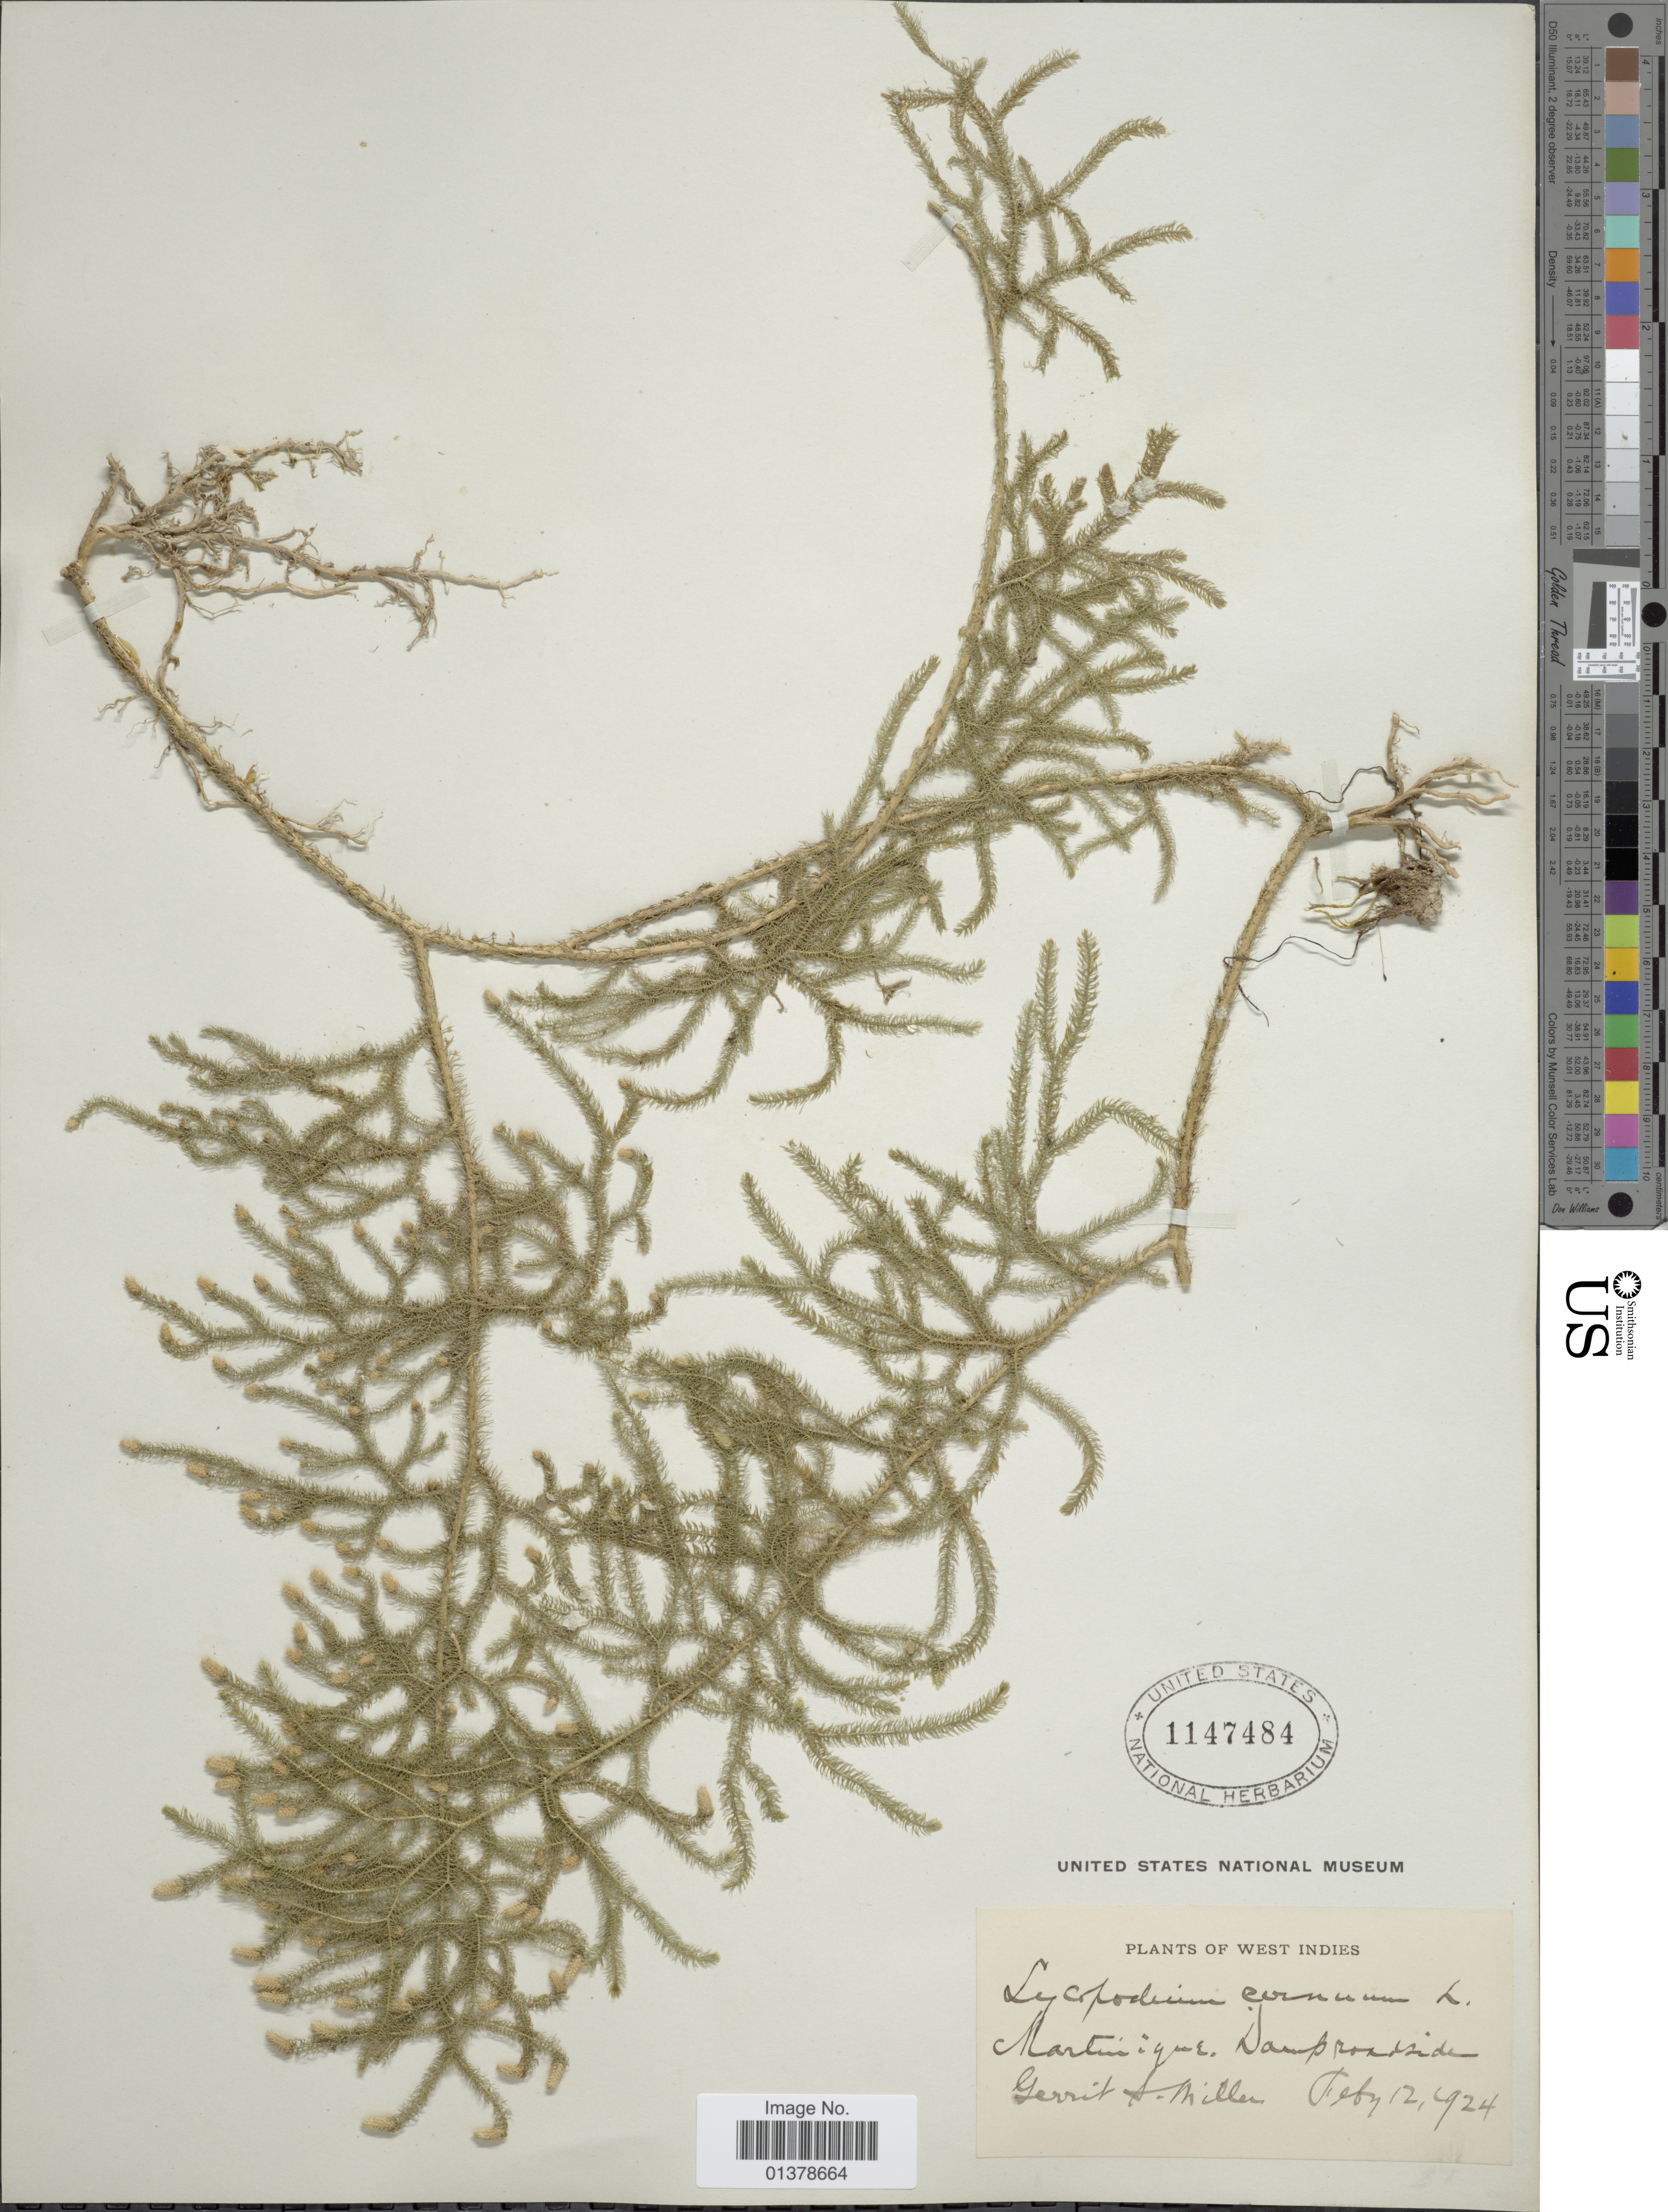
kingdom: Plantae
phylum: Tracheophyta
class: Lycopodiopsida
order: Lycopodiales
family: Lycopodiaceae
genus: Palhinhaea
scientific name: Palhinhaea cernua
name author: (L.) Vasc. & Franco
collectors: G. S. Miller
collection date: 1924-02-12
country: Martinique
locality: Damp roadside, west indies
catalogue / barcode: US 1147484